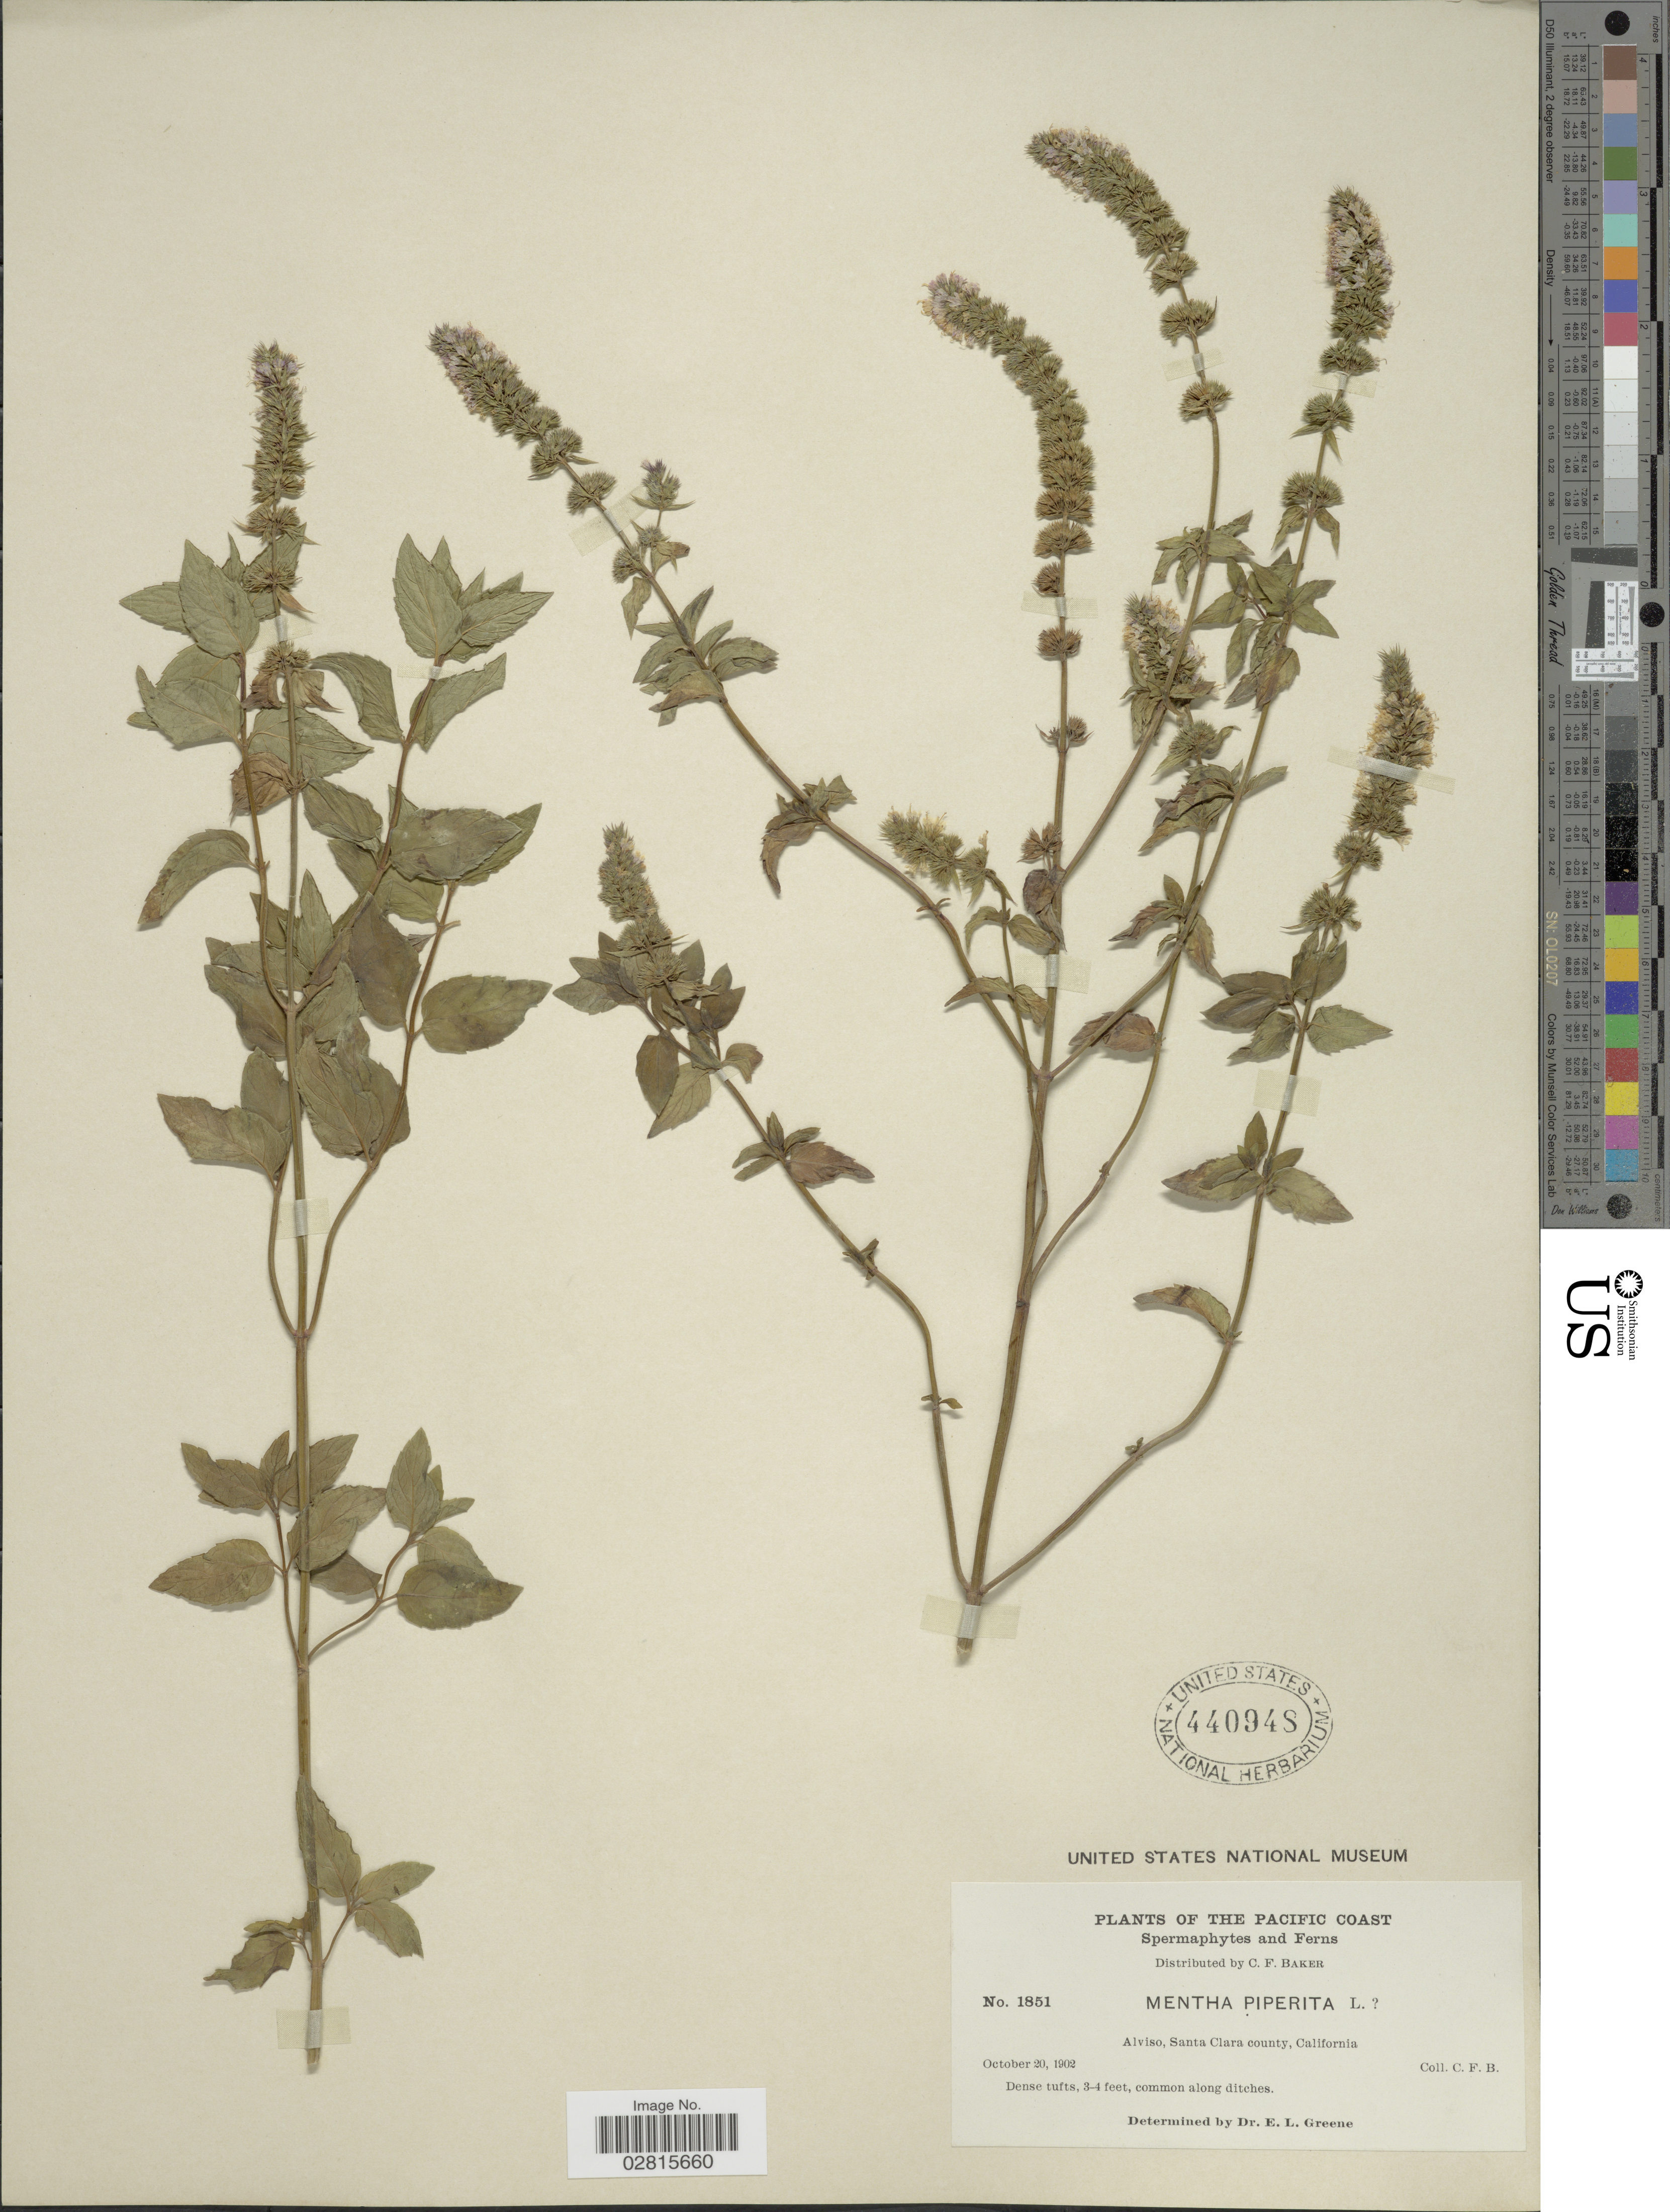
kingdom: Plantae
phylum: Tracheophyta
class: Magnoliopsida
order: Lamiales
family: Lamiaceae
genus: Mentha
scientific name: Mentha x piperita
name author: L.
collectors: C. F. Baker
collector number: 1851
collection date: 1902-10-20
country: United States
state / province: California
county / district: Santa Clara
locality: The Pacific Coast, Alviso, Santa Clara county.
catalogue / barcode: US 440948